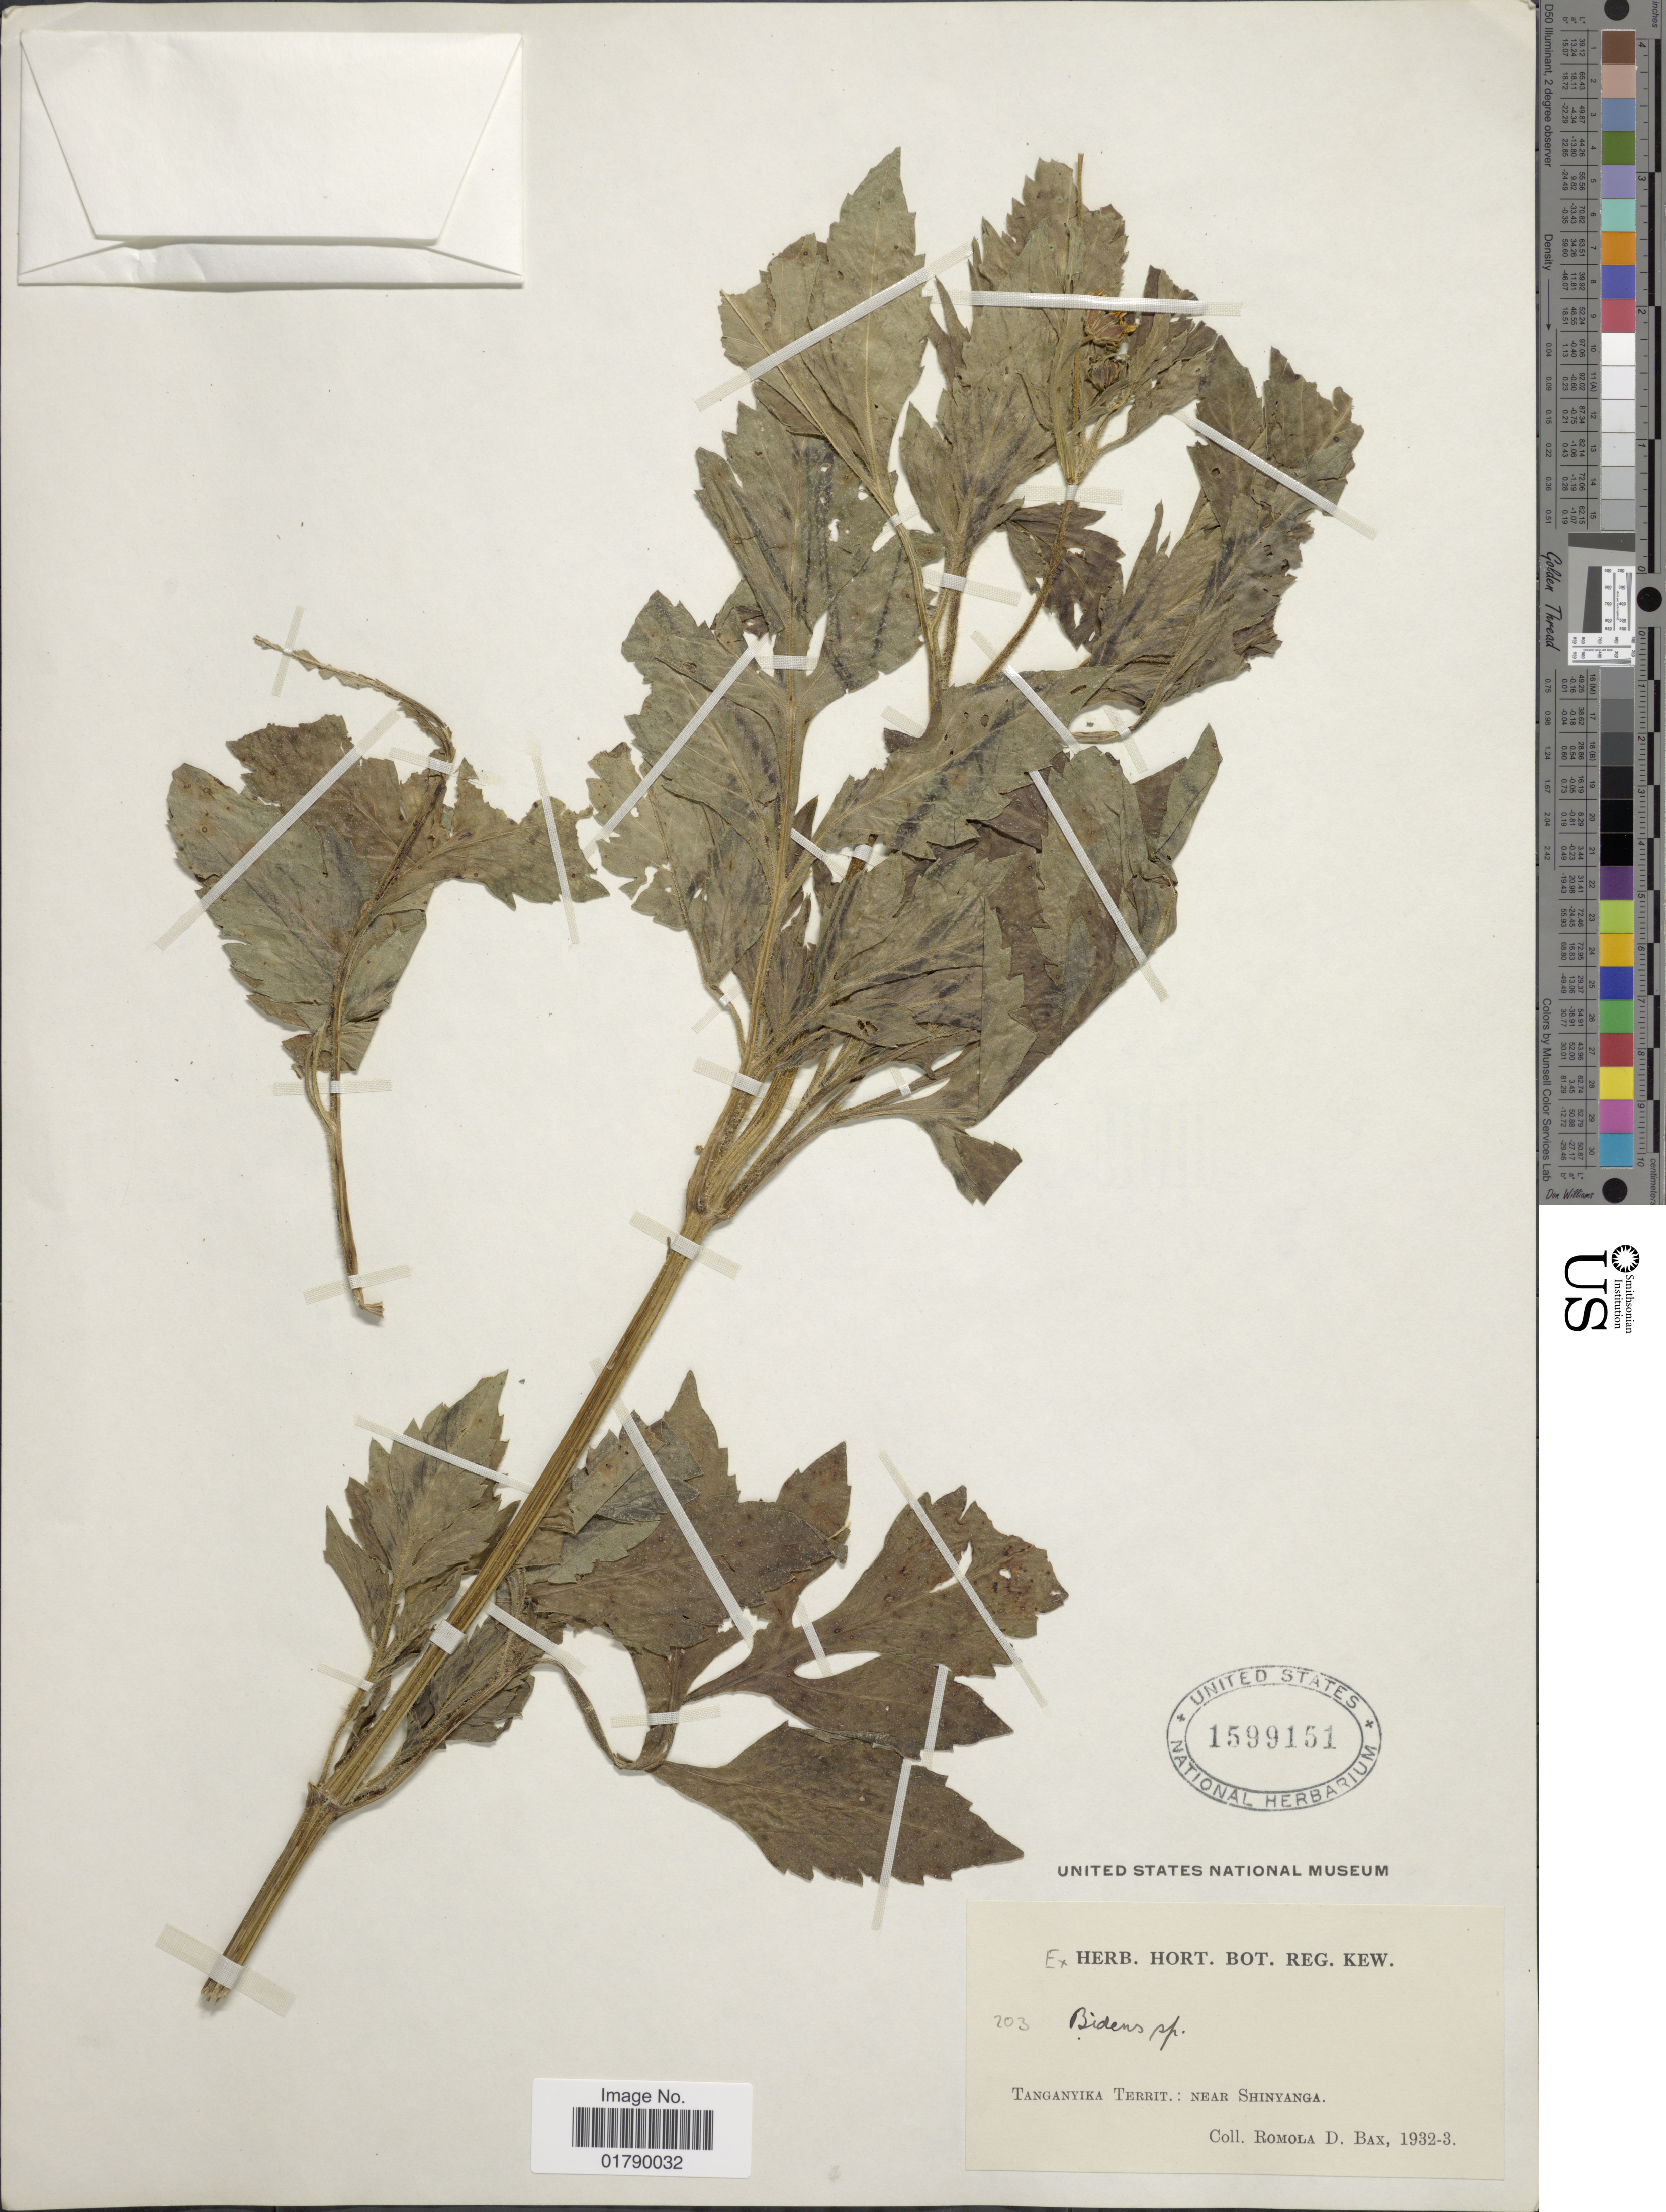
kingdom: Plantae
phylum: Tracheophyta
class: Magnoliopsida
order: Asterales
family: Asteraceae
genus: Bidens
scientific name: Bidens magnifolia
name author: Sherff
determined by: Liris Barbosa da Silva, María, (UEFS (HUEFS)), Universidade Estadual de Feira de Santana (BRAZIL)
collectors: R. Bax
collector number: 203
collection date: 1932/1933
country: Tanzania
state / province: Shinyanga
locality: Tanganyika: Near Shinyanga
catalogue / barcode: US 1599151